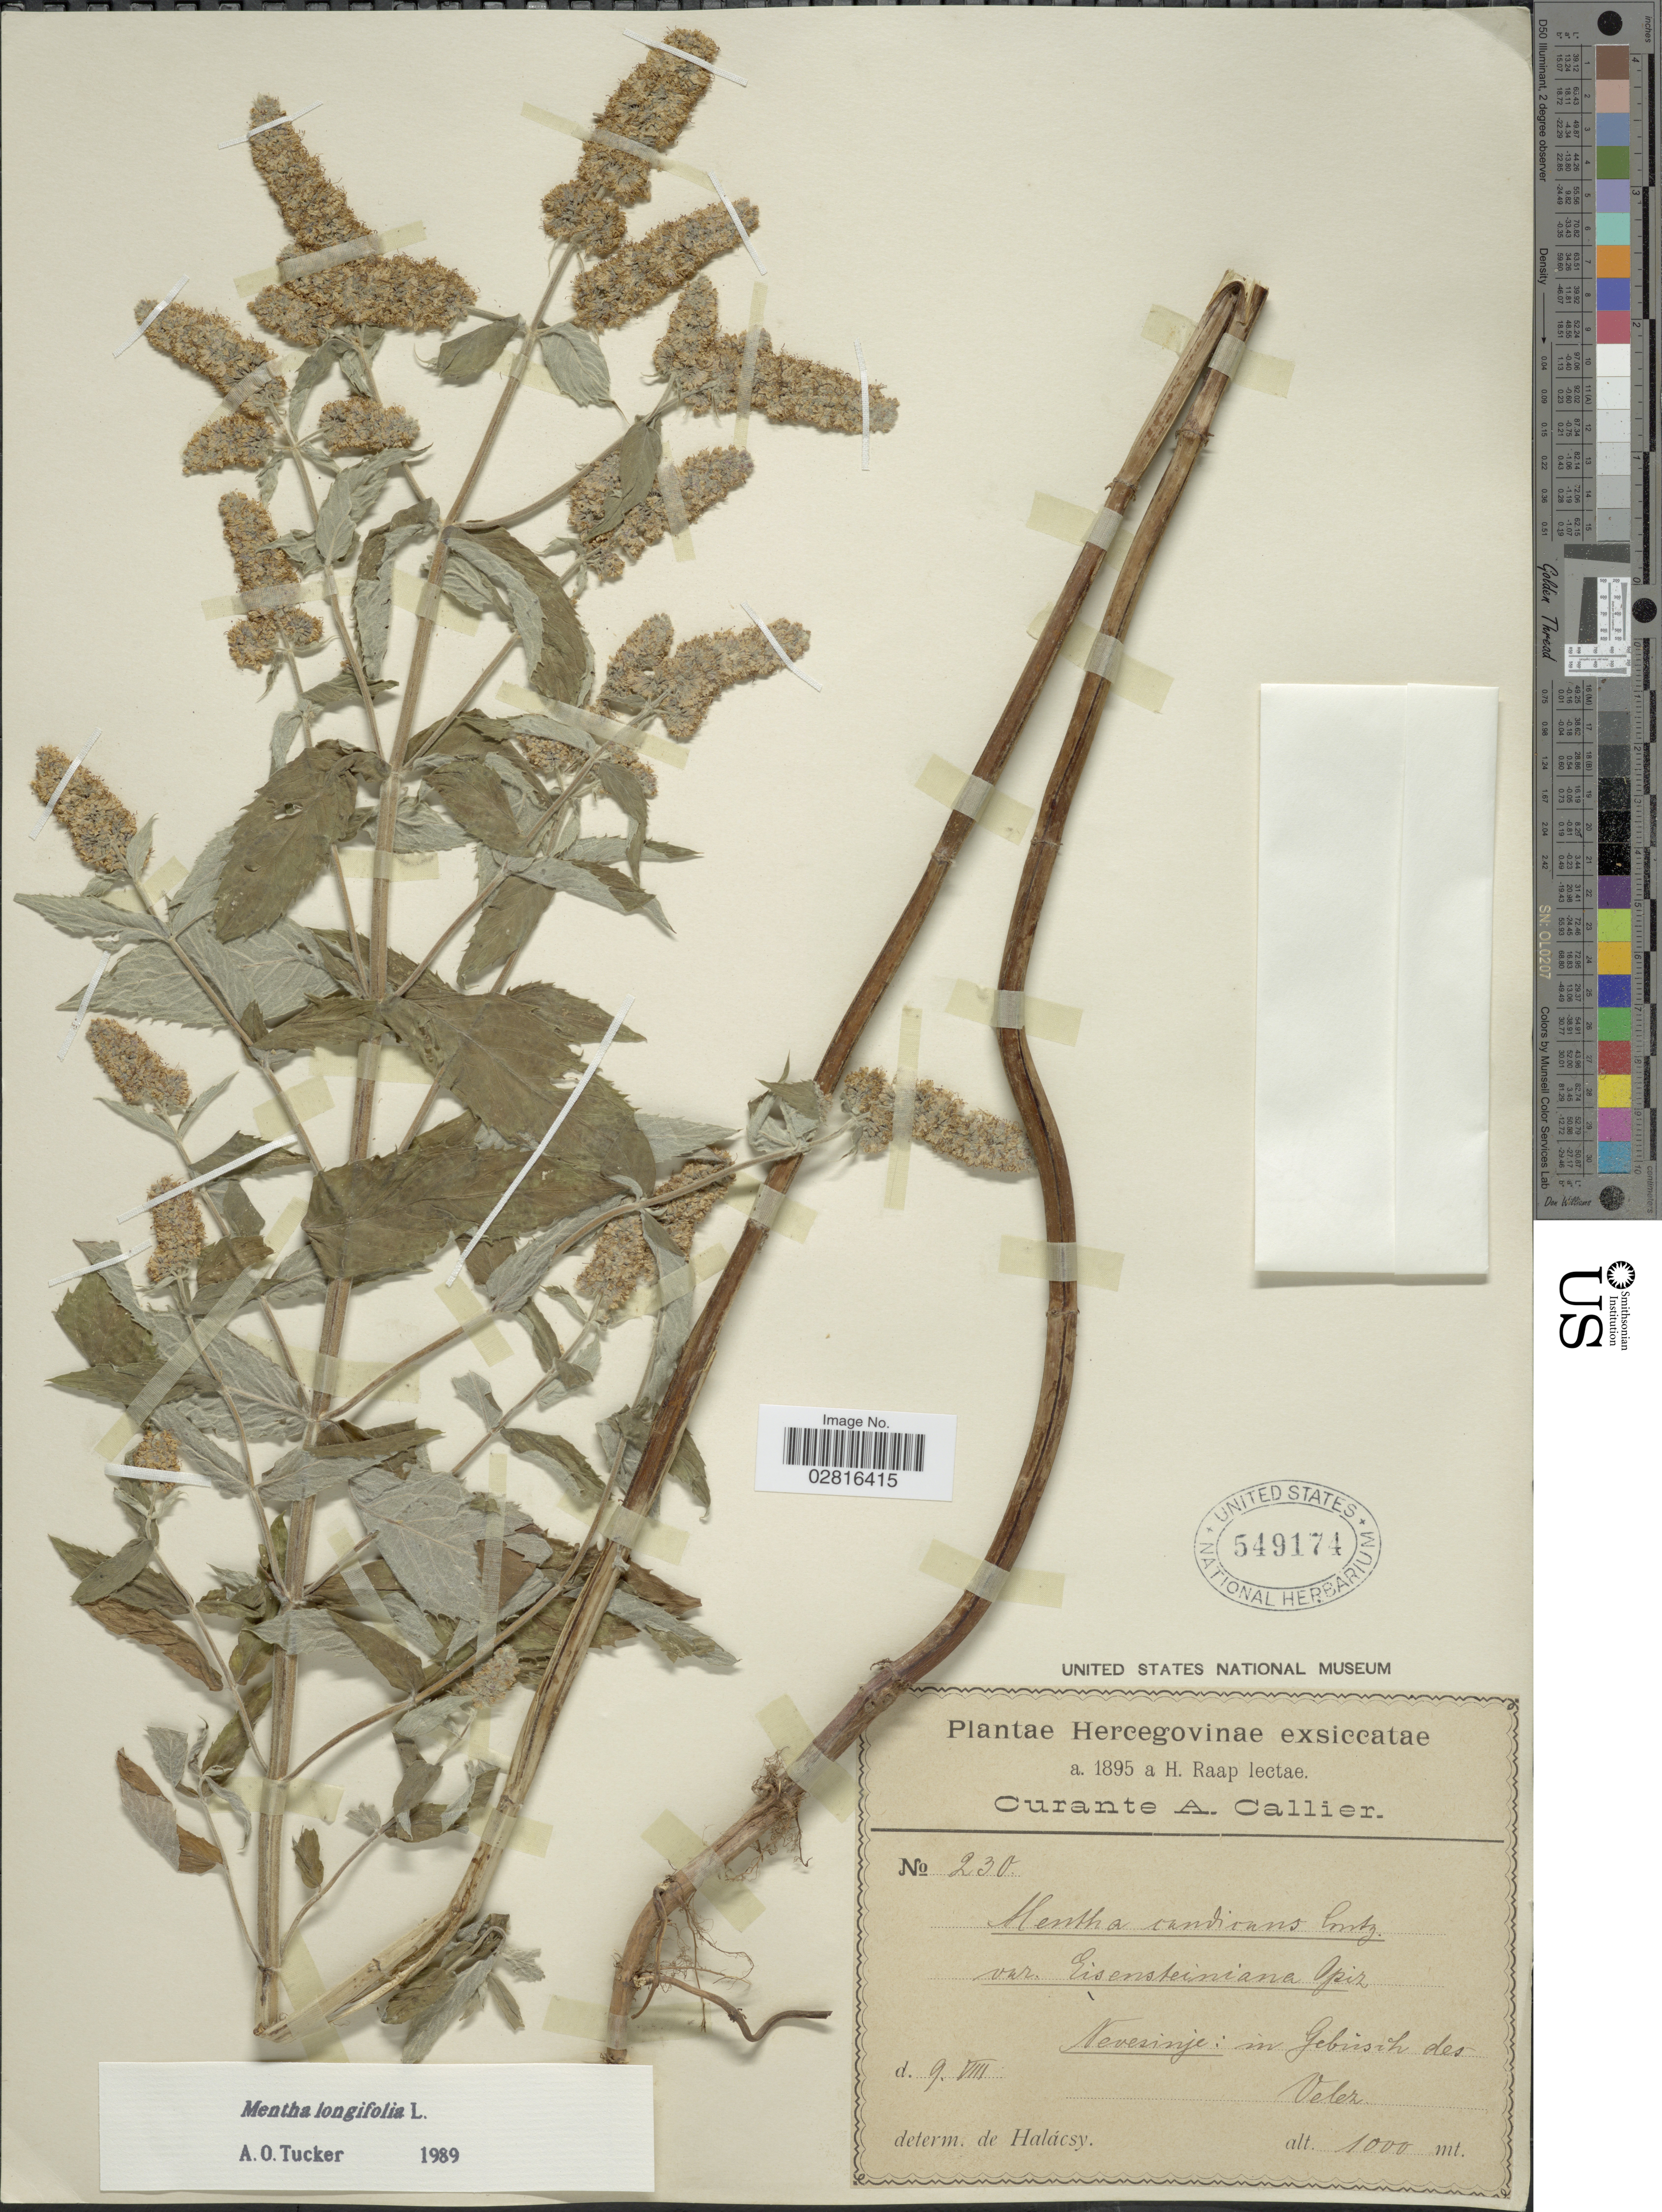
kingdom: Plantae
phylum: Tracheophyta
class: Magnoliopsida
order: Lamiales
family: Lamiaceae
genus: Mentha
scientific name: Mentha longifolia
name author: (L.) L.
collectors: H. Raap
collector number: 230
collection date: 1895-08-09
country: Bosnia and Herzegovina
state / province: Srpska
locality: Hercegovinae. Nevesinje: in Gebusch des Velez.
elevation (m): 1000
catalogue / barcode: US 549174